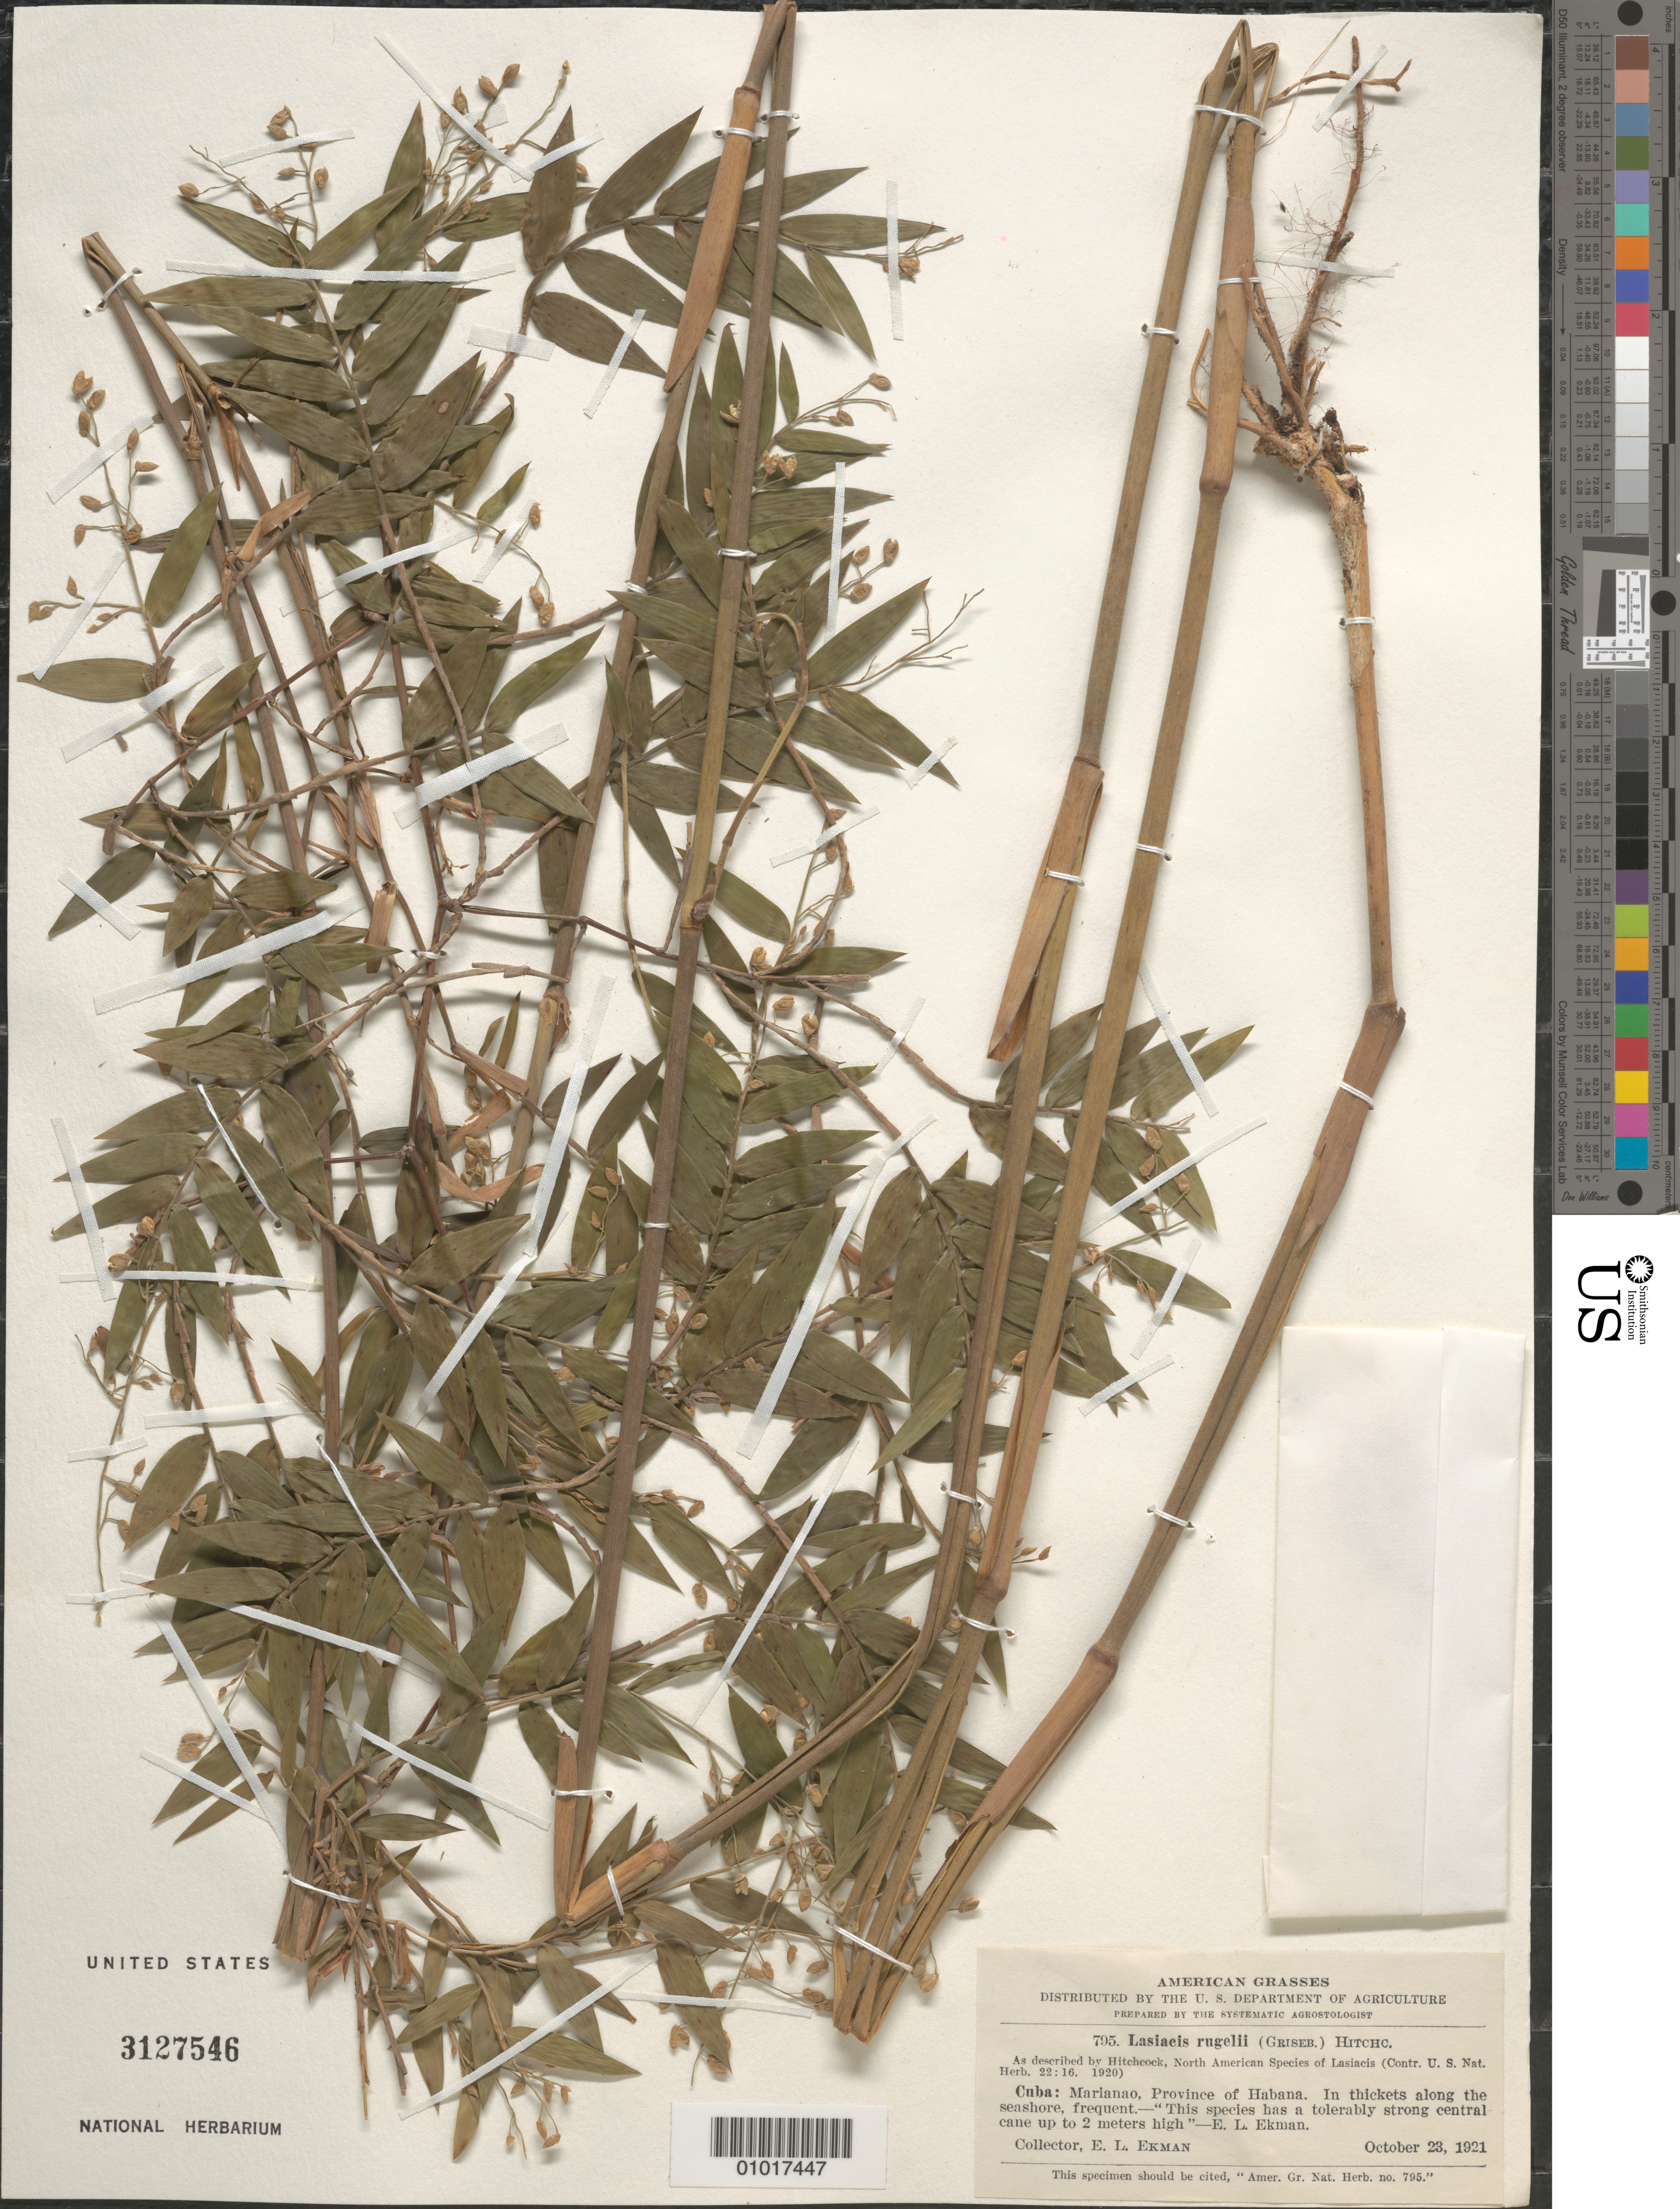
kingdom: Plantae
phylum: Tracheophyta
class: Liliopsida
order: Poales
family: Poaceae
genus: Lasiacis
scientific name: Lasiacis rugelii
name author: (Griseb.) Hitchc.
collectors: E. L. Ekman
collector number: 795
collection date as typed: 23 Oct 1921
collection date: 1921-10-23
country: Cuba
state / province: La Habana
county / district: Municipio Playa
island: Cuba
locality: Seashore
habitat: In thickets along the seashore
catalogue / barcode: US 3127546